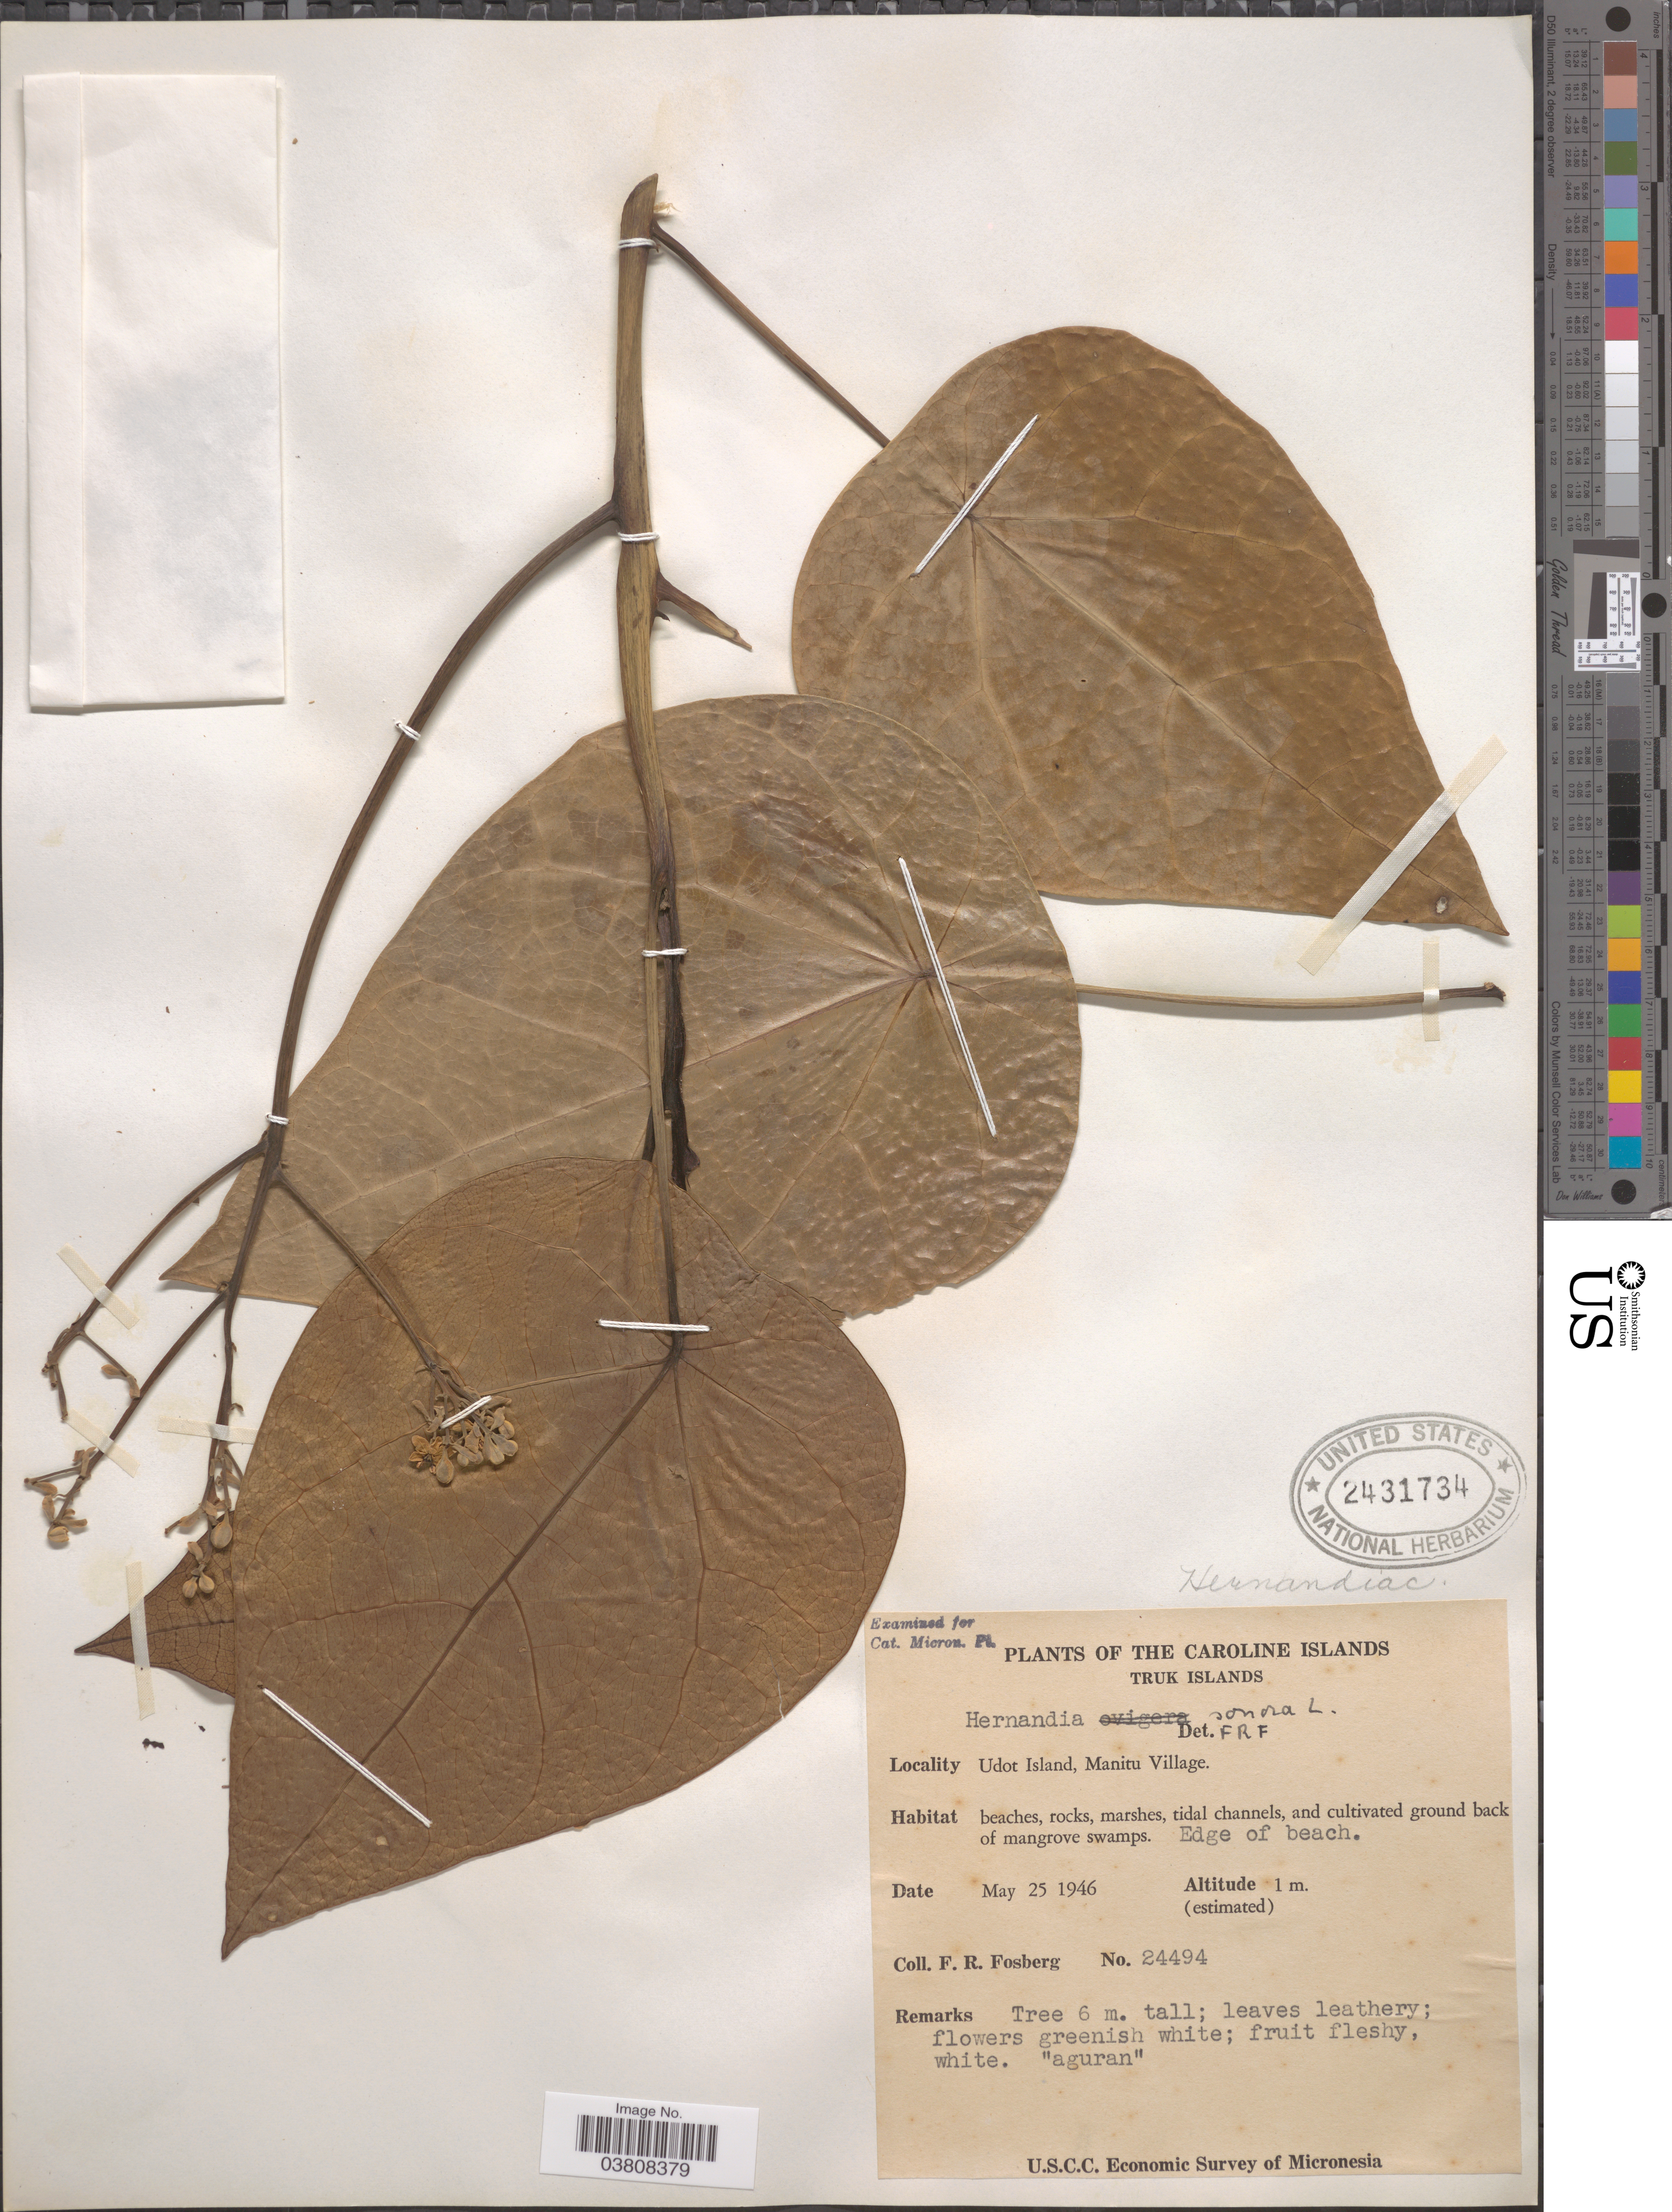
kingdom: Plantae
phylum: Tracheophyta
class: Magnoliopsida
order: Laurales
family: Hernandiaceae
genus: Hernandia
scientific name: Hernandia nymphaeifolia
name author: (C. Presl) Kubitzki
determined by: Strong, Mark T., (BOT), Smithsonian Institution - National Museum of Natural History (UNITED STATES)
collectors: F. R. Fosberg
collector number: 24494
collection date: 1946-05-25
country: Micronesia, Federated States of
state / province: Truk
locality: Caroline Islands. Truk Islands. Udot Island, Manitu Village.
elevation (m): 1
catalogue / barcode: US 2431734